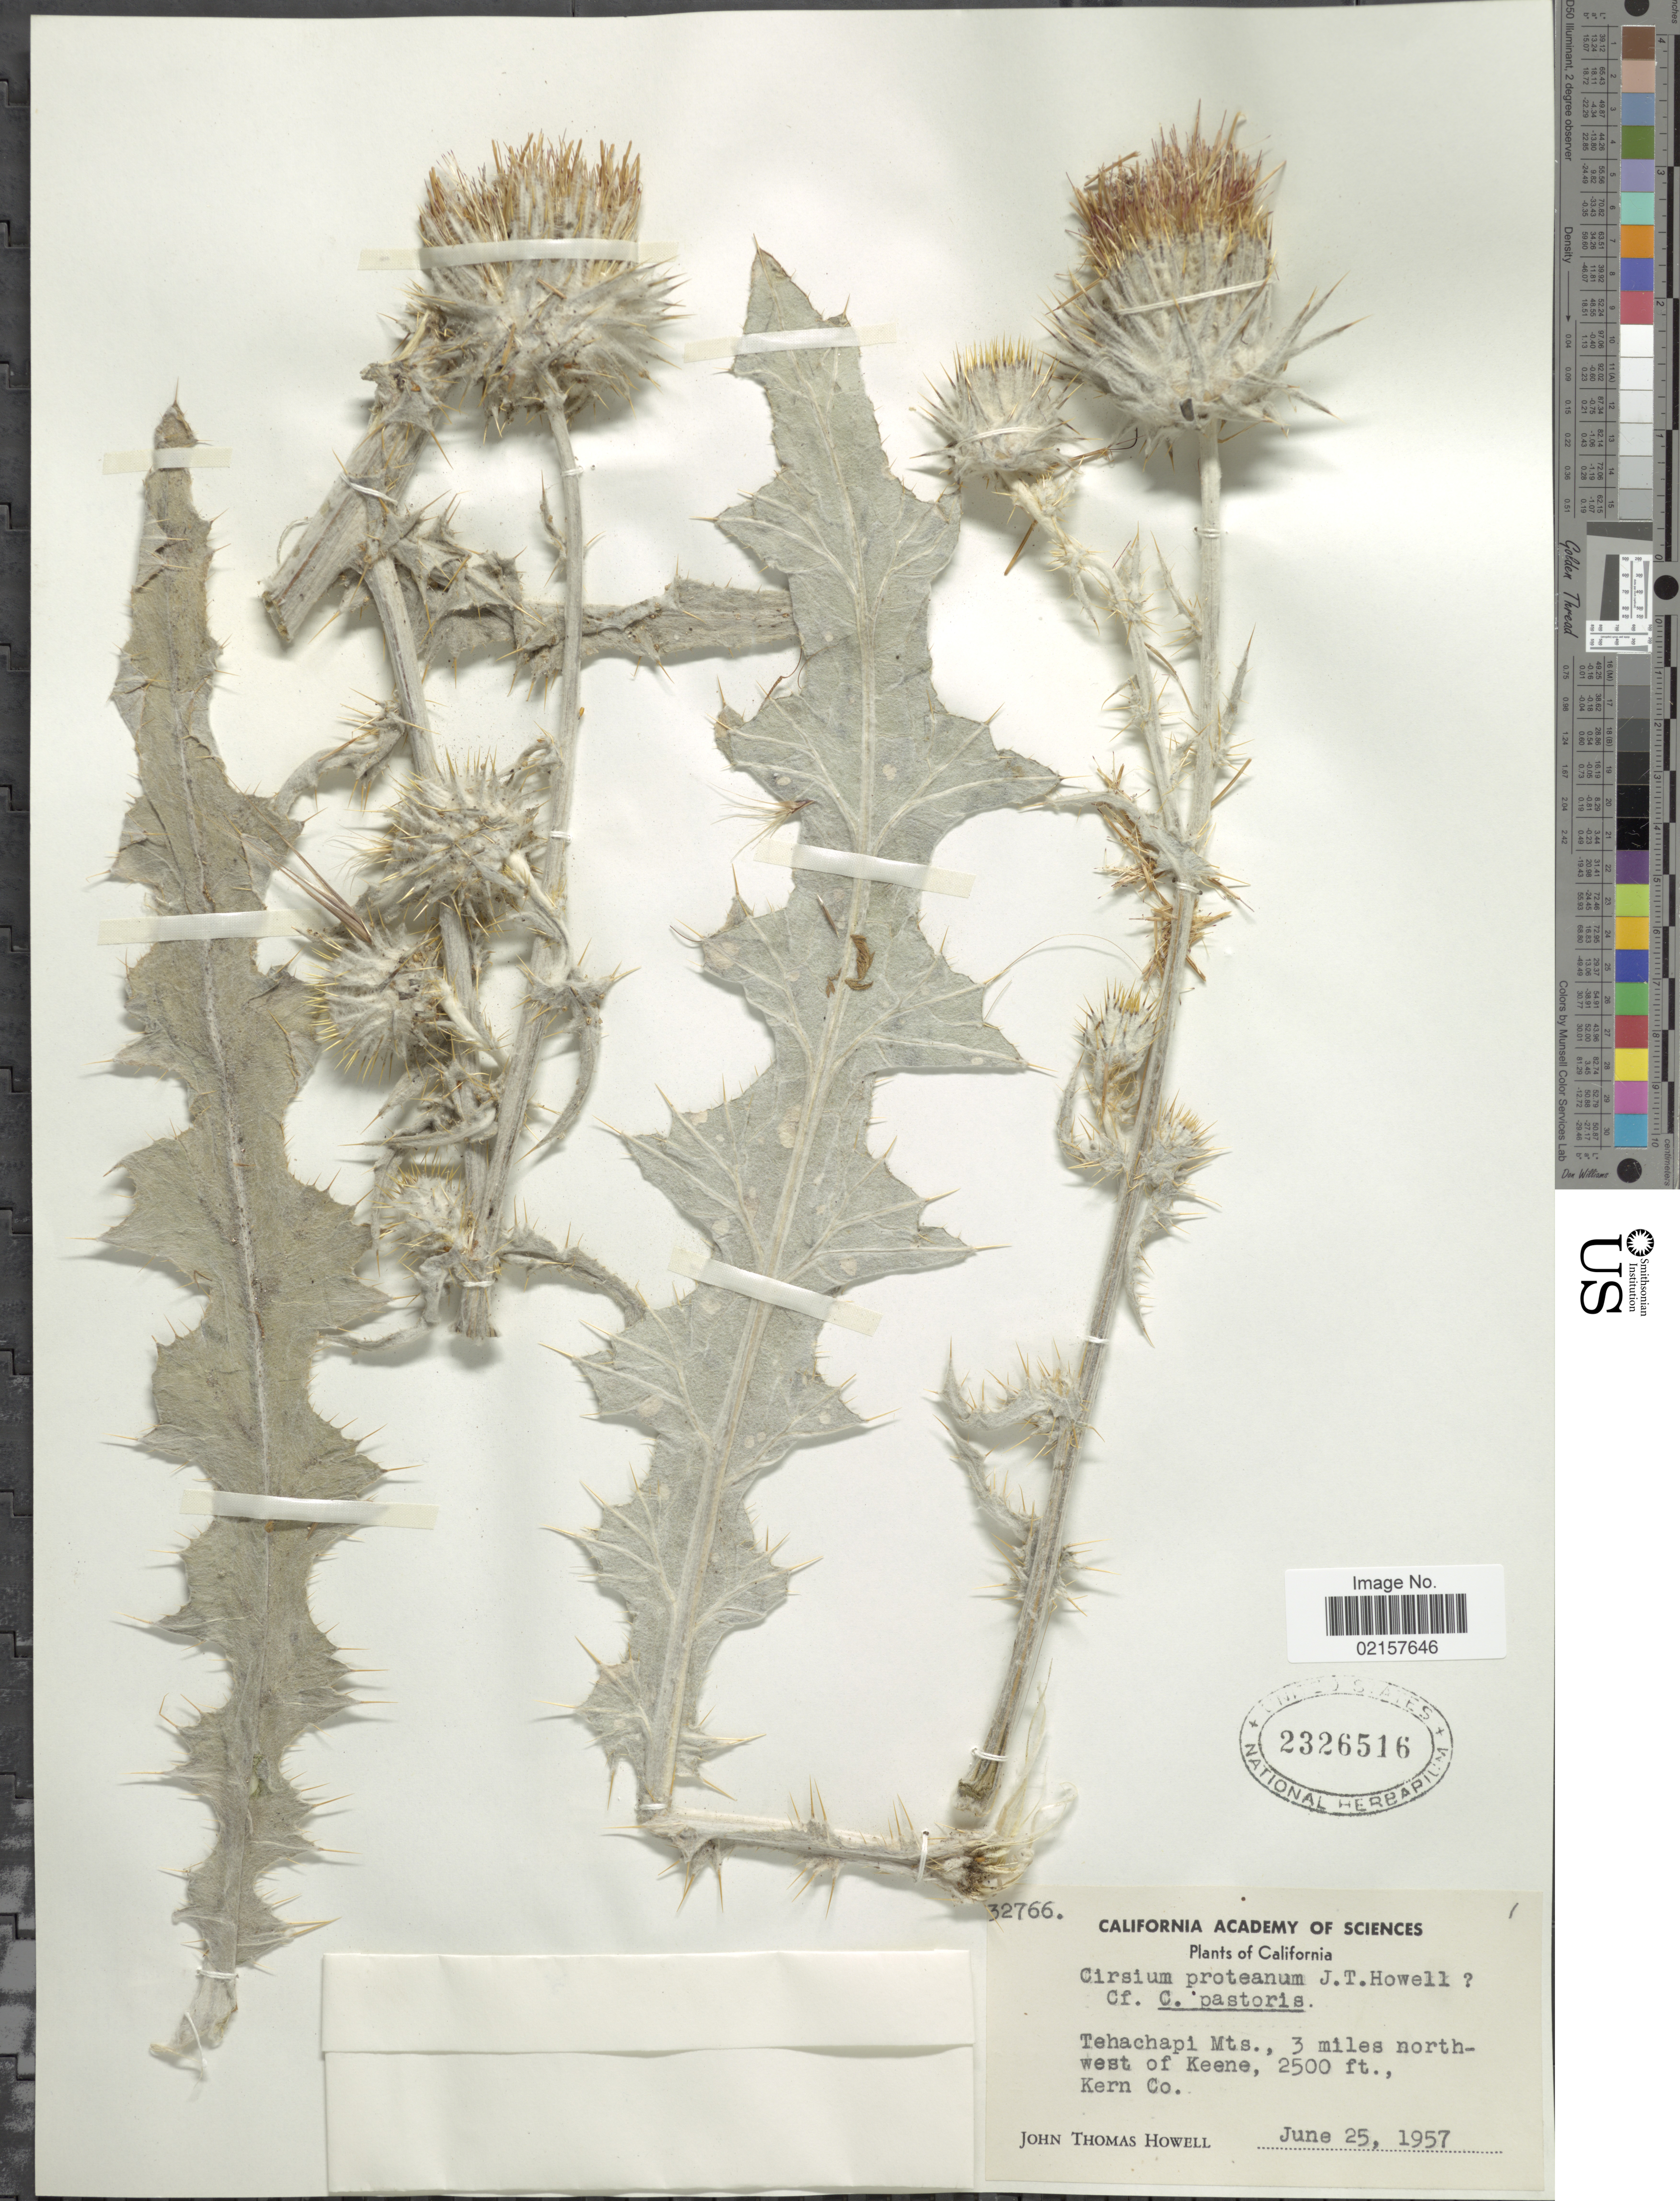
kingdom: Plantae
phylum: Tracheophyta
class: Magnoliopsida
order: Asterales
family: Asteraceae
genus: Cirsium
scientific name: Cirsium occidentale var. venustum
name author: (Greene) Jeps.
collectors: J. T. Howell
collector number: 32766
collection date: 1957-06-25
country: United States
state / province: California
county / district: Kern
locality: Tehachapi Mts., 3 miles north-west of Keane, Kern Co.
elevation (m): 762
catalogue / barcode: US 2326516